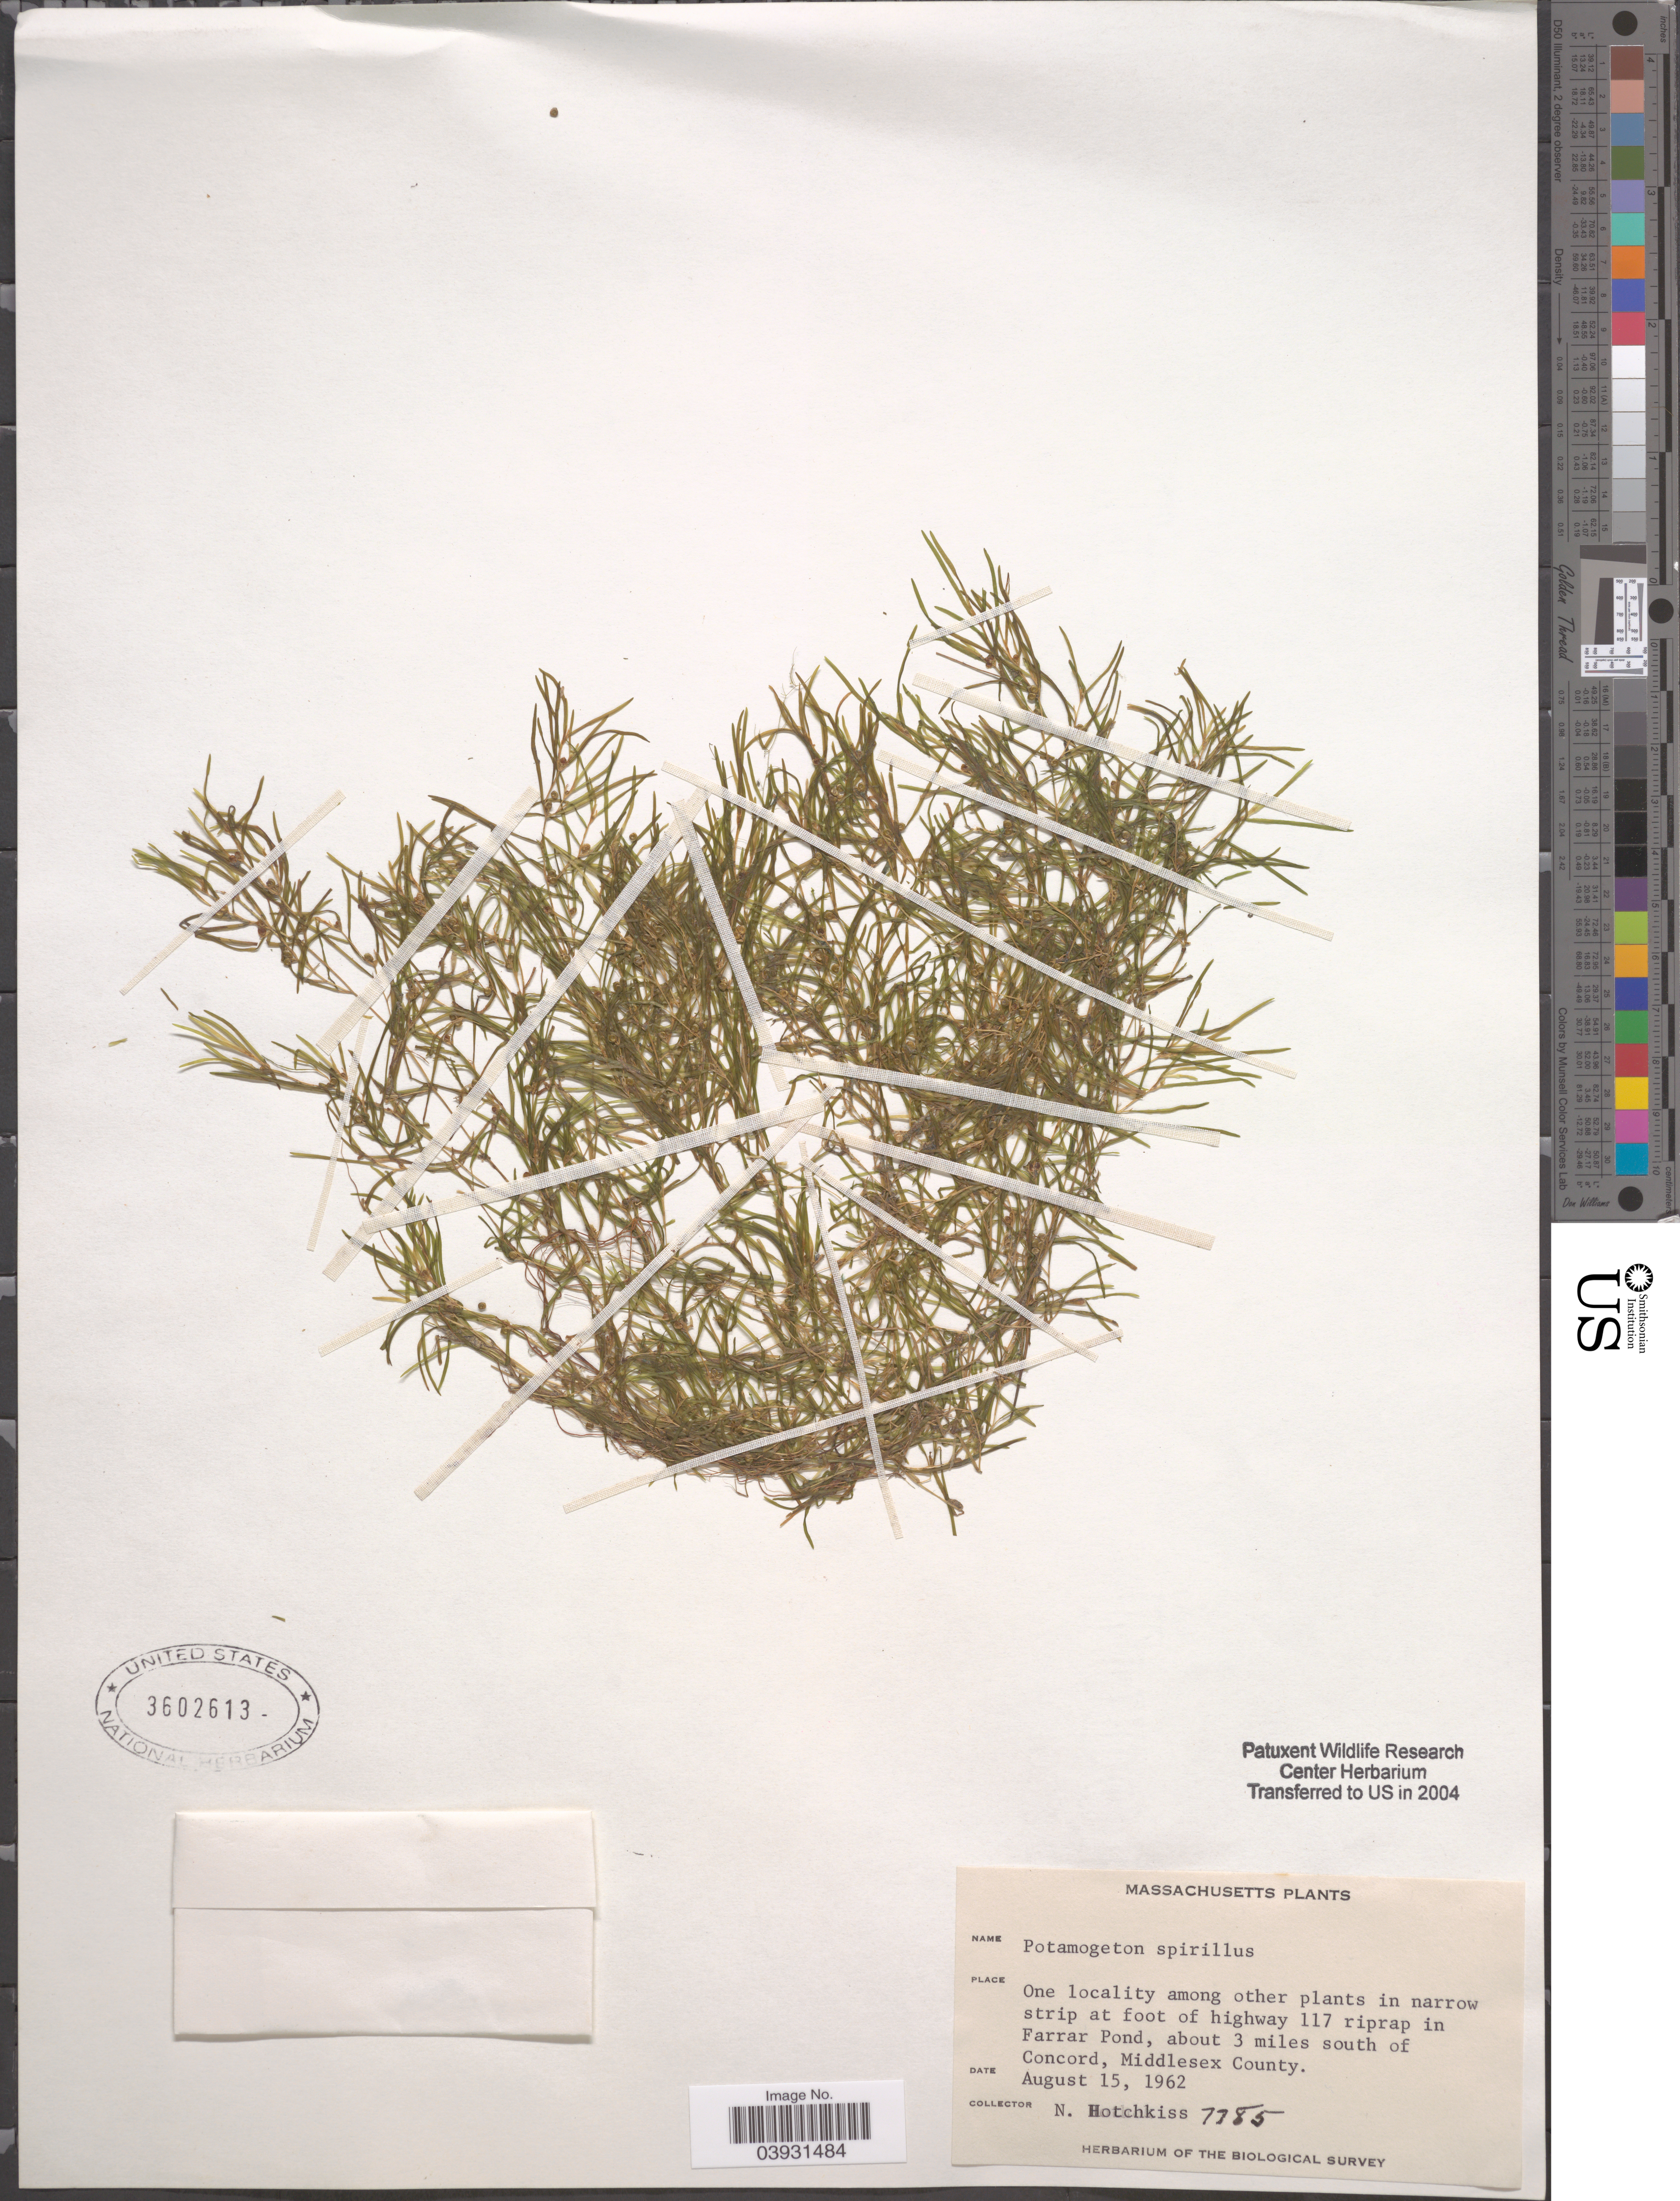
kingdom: Plantae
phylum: Tracheophyta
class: Liliopsida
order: Alismatales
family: Potamogetonaceae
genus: Potamogeton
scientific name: Potamogeton spirillus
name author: Tuck.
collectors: N. Hotchkiss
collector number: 7785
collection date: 1962-08-15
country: United States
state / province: Massachusetts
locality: At foot of highway 117 riprap in Farrar Pond, about 3 miles south of Concord, Middlesex County.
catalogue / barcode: US 3602613